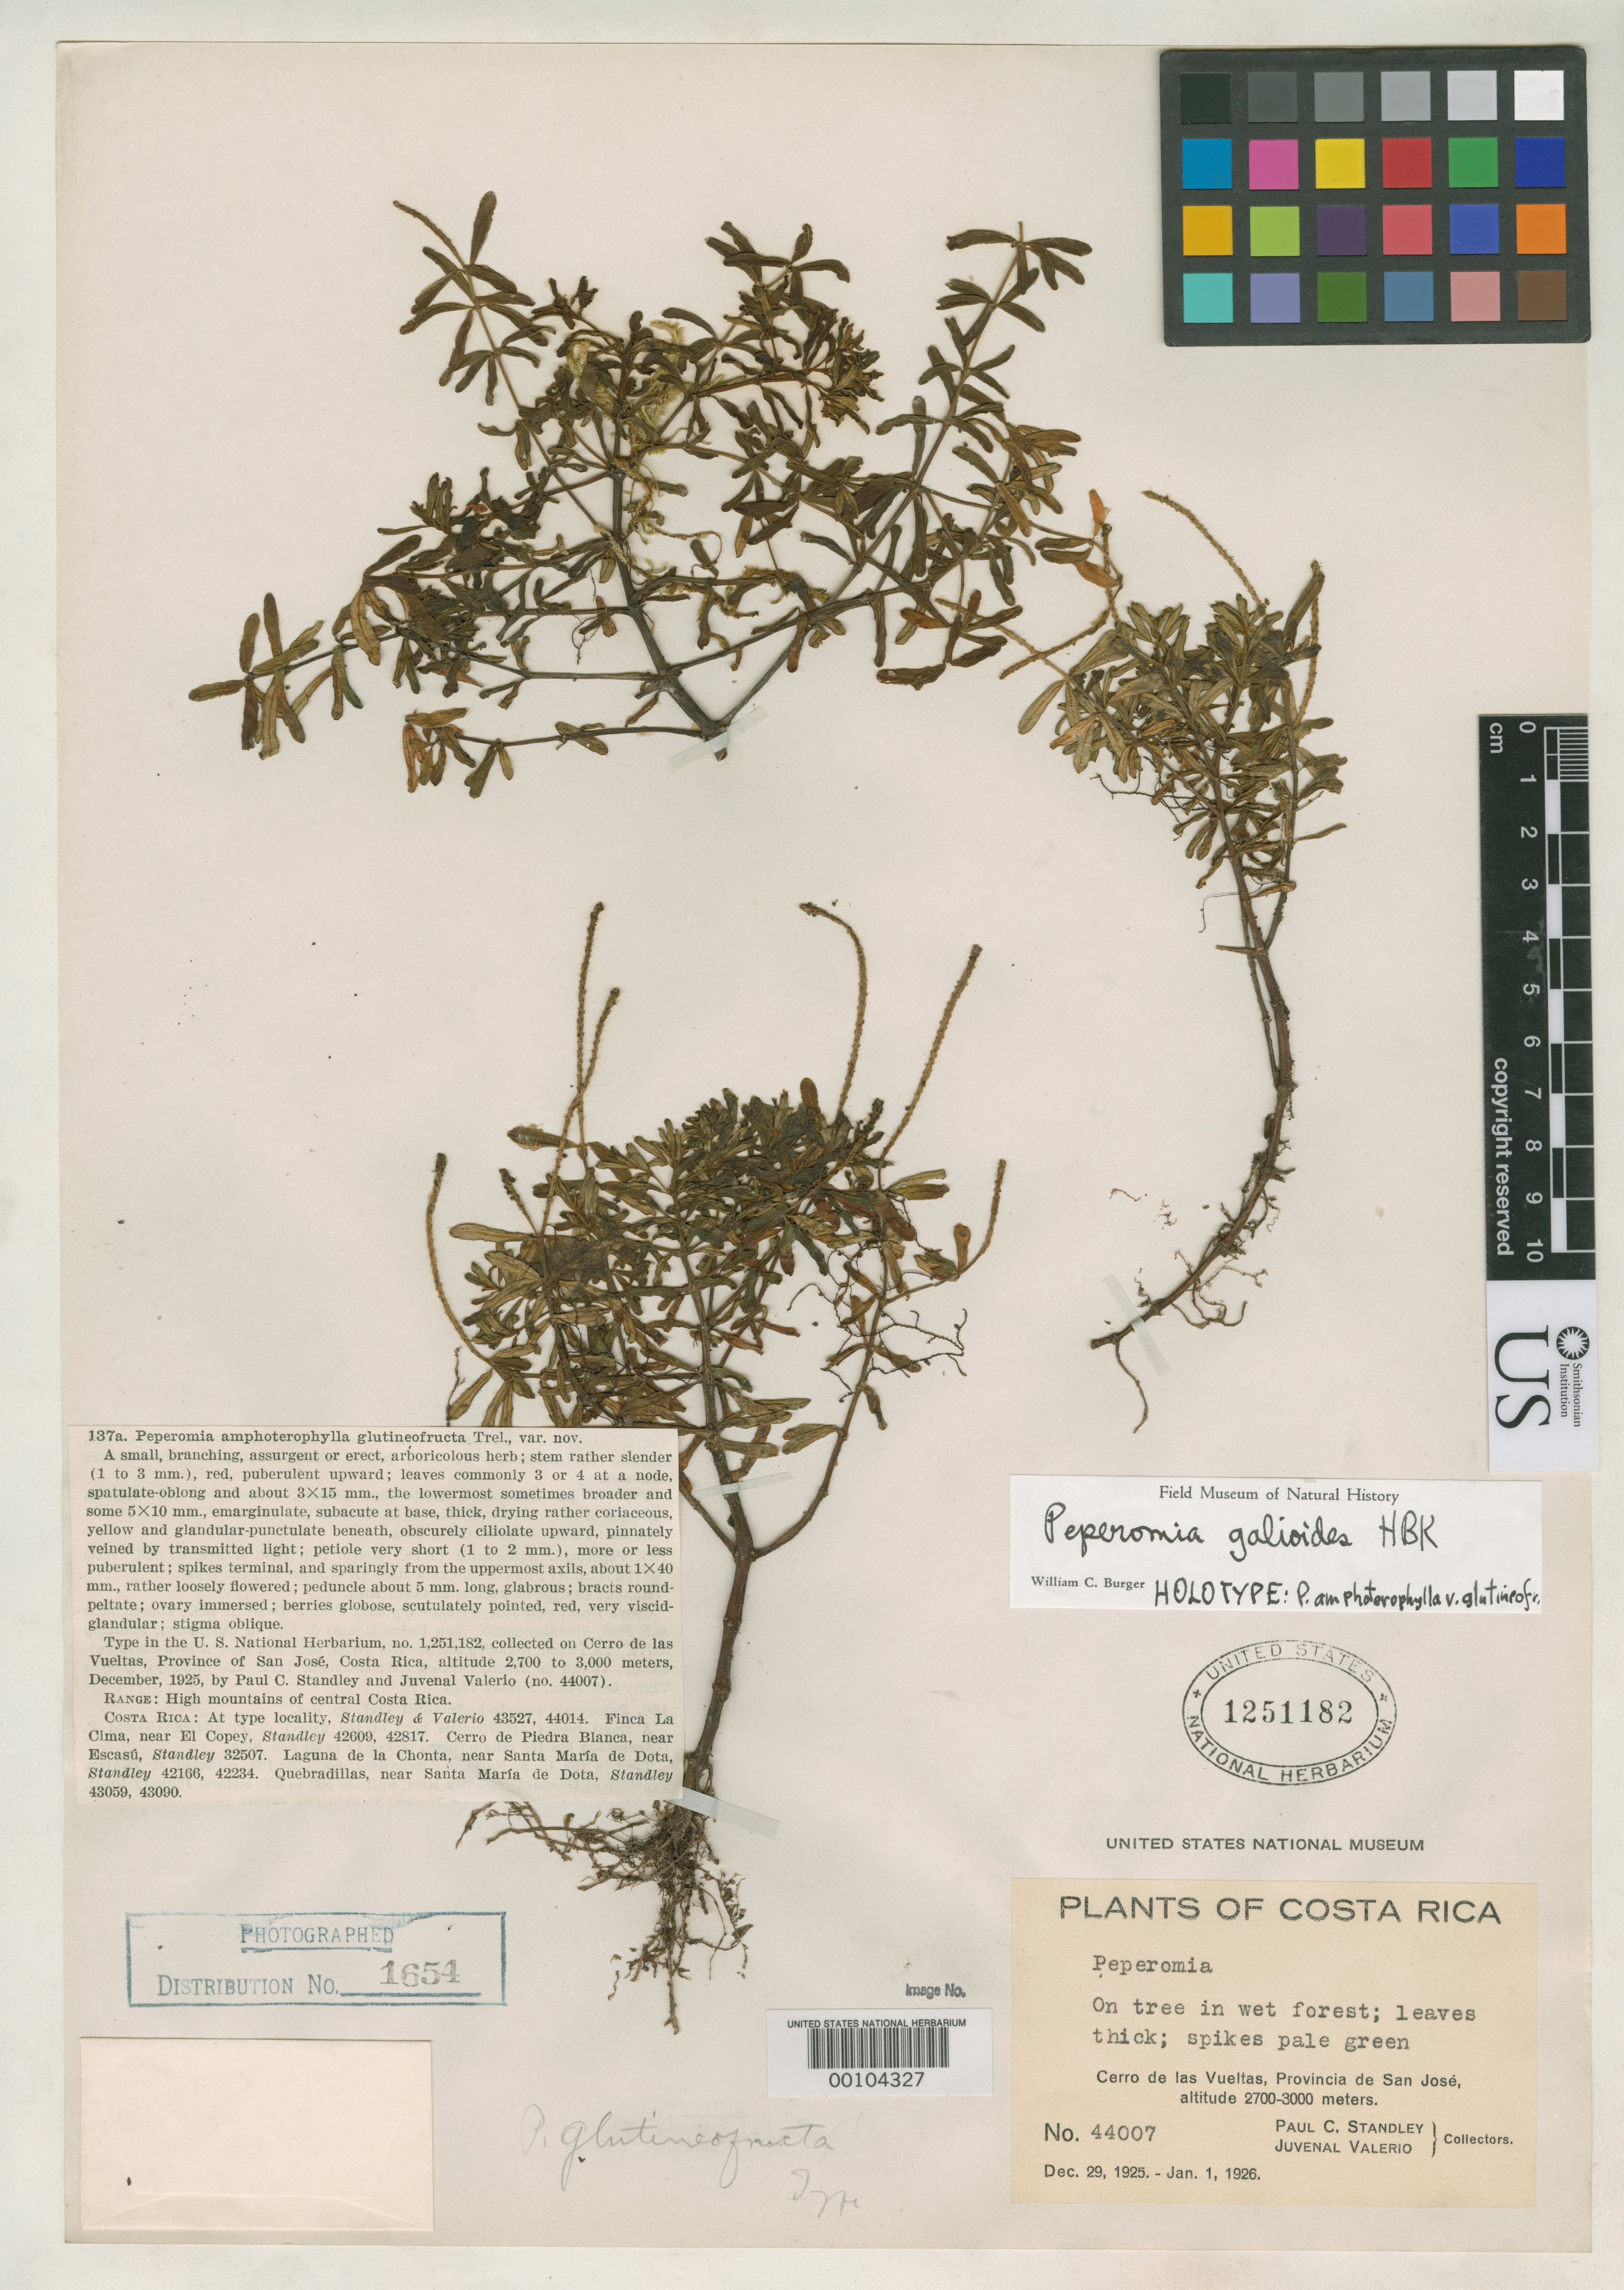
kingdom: Plantae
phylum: Tracheophyta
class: Magnoliopsida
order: Piperales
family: Piperaceae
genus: Peperomia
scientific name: Peperomia amphoterophylla var. glutineofructa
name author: Trel.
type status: Holotype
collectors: P. C. Standley & J. Valerio R.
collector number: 44007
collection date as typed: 29 Dec 1925 to 01 Jan 1926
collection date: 1925-12-29/1926-01-01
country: Costa Rica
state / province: San José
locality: Cerro de las Vueltas.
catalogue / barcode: US 1251182